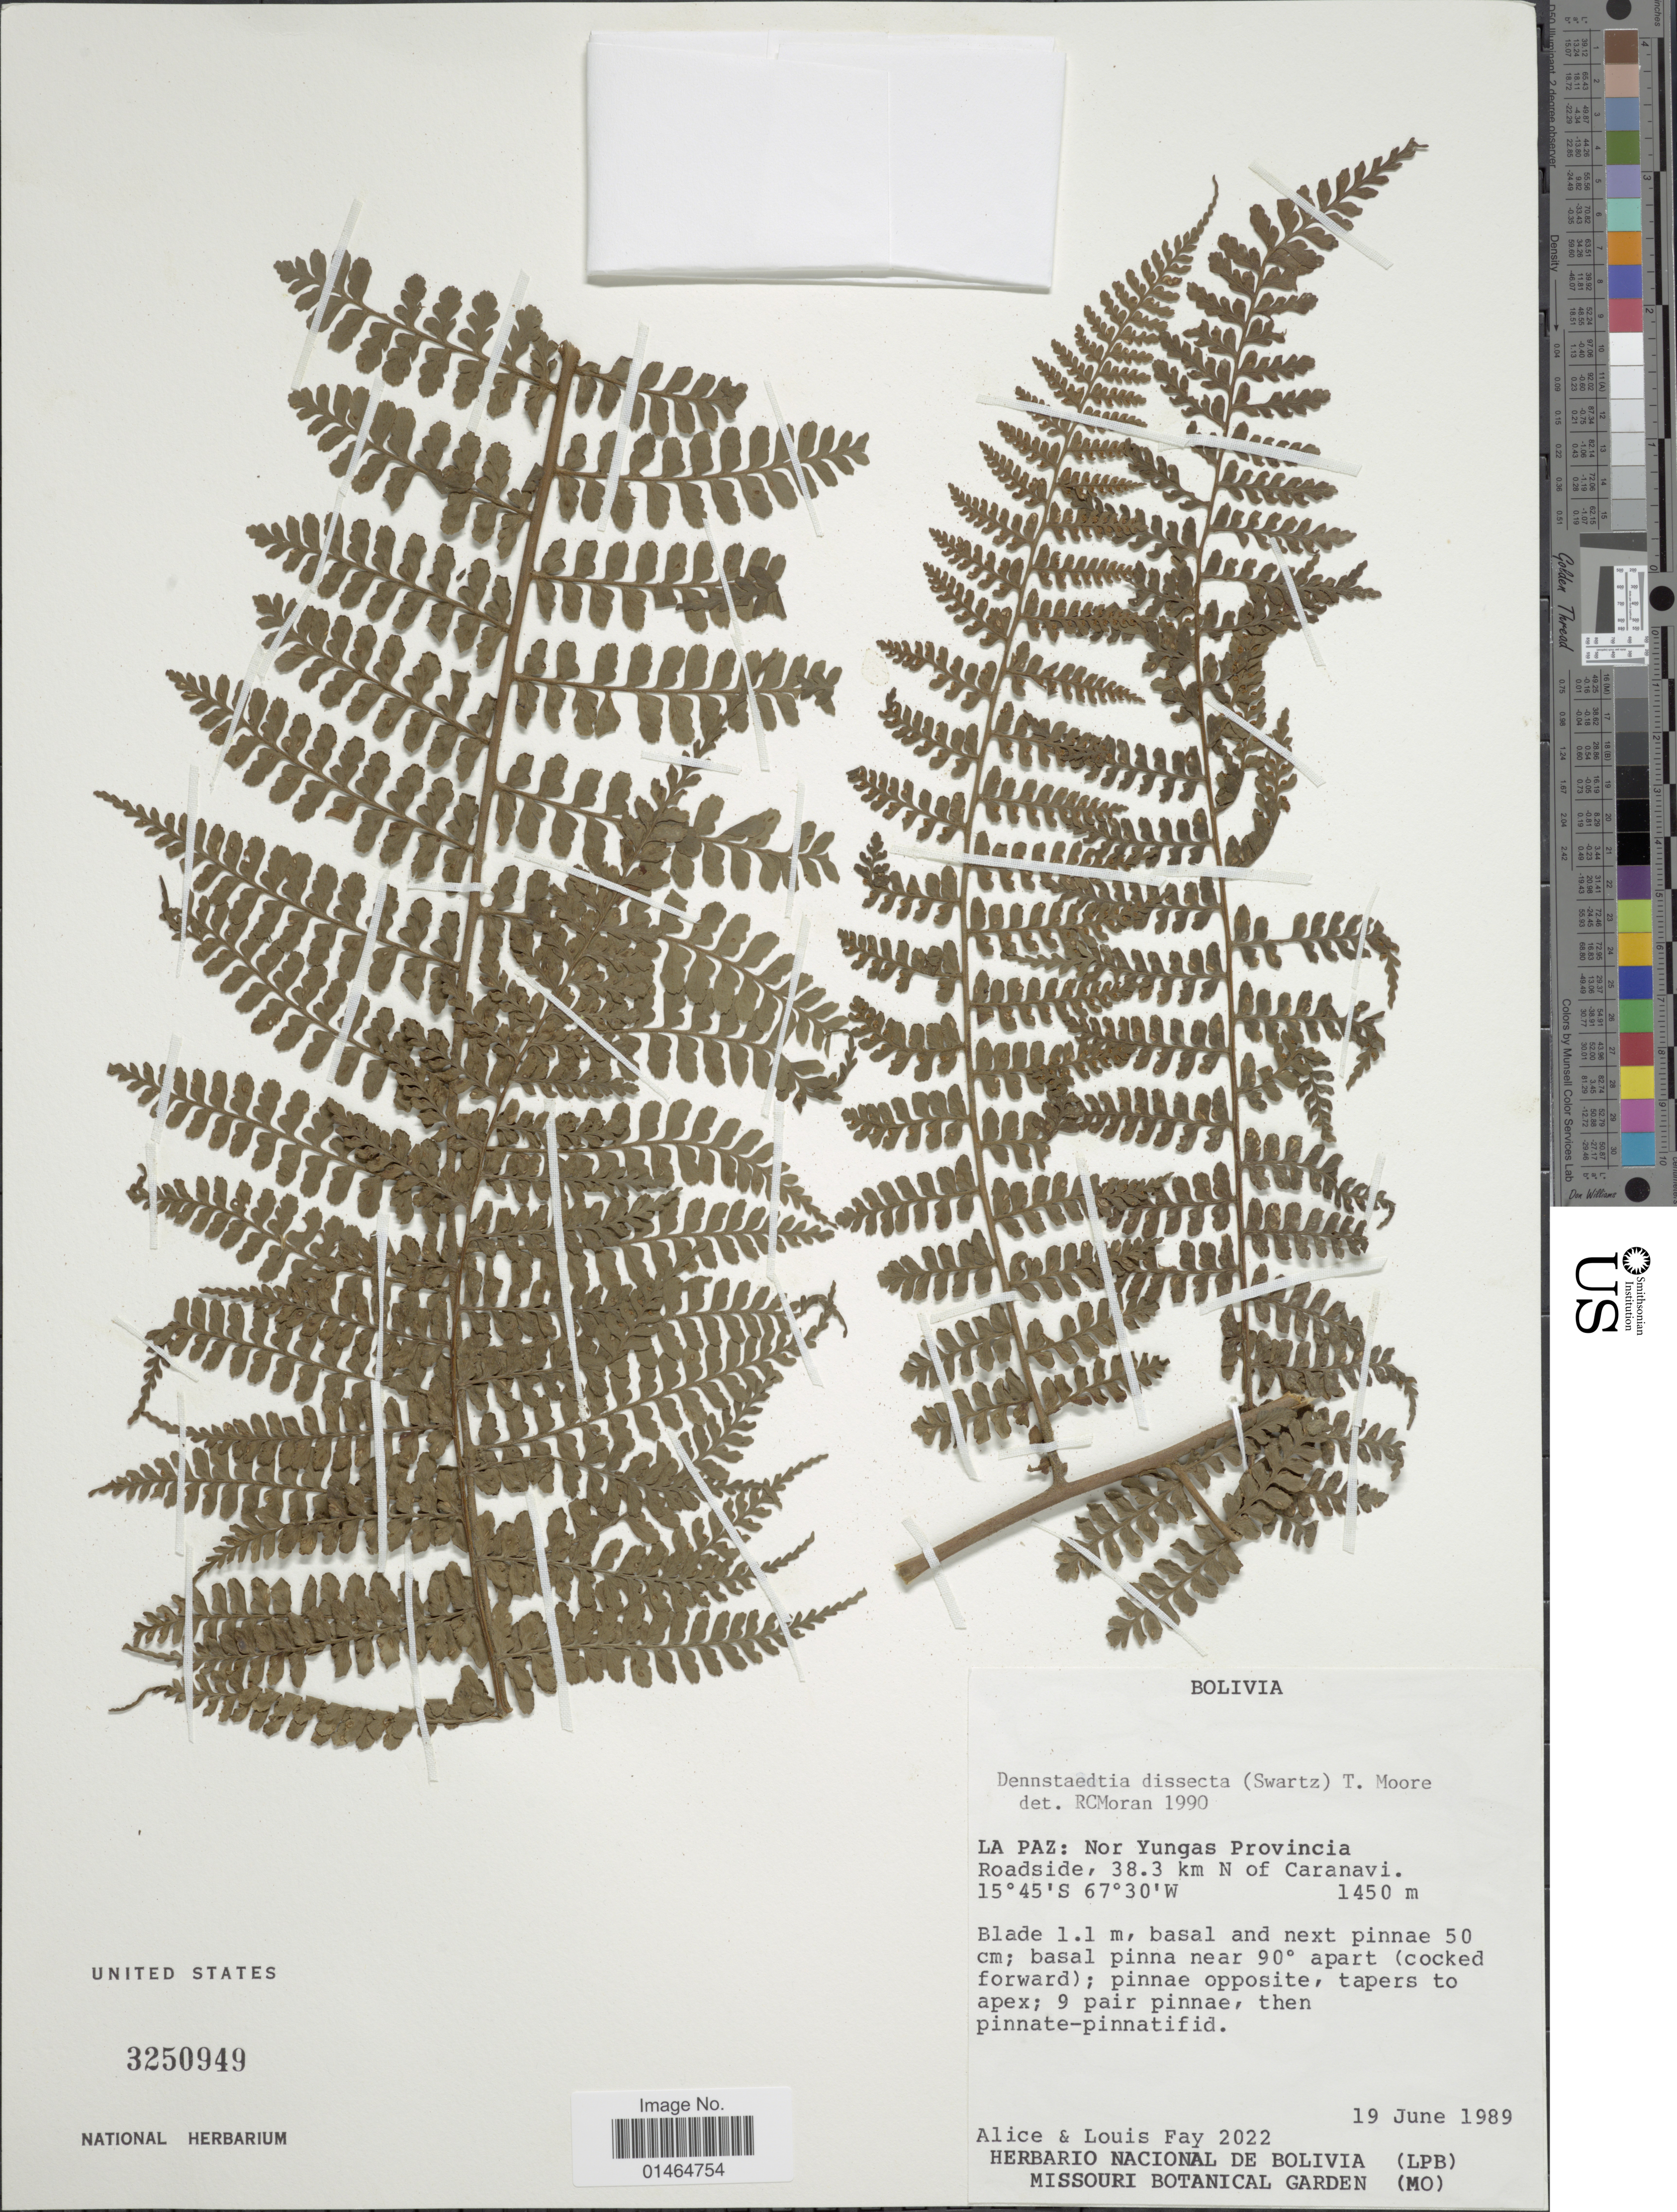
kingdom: Plantae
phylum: Tracheophyta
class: Polypodiopsida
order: Polypodiales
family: Dennstaedtiaceae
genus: Dennstaedtia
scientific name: Dennstaedtia dissecta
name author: (Sw.) T. Moore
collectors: A. Fay & L. Fay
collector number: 2022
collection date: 1989-06-19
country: Bolivia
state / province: La Paz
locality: Nor Yungas Provincia. Roadside, 38.3 km N of Caranavi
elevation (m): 1450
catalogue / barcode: US 3250949